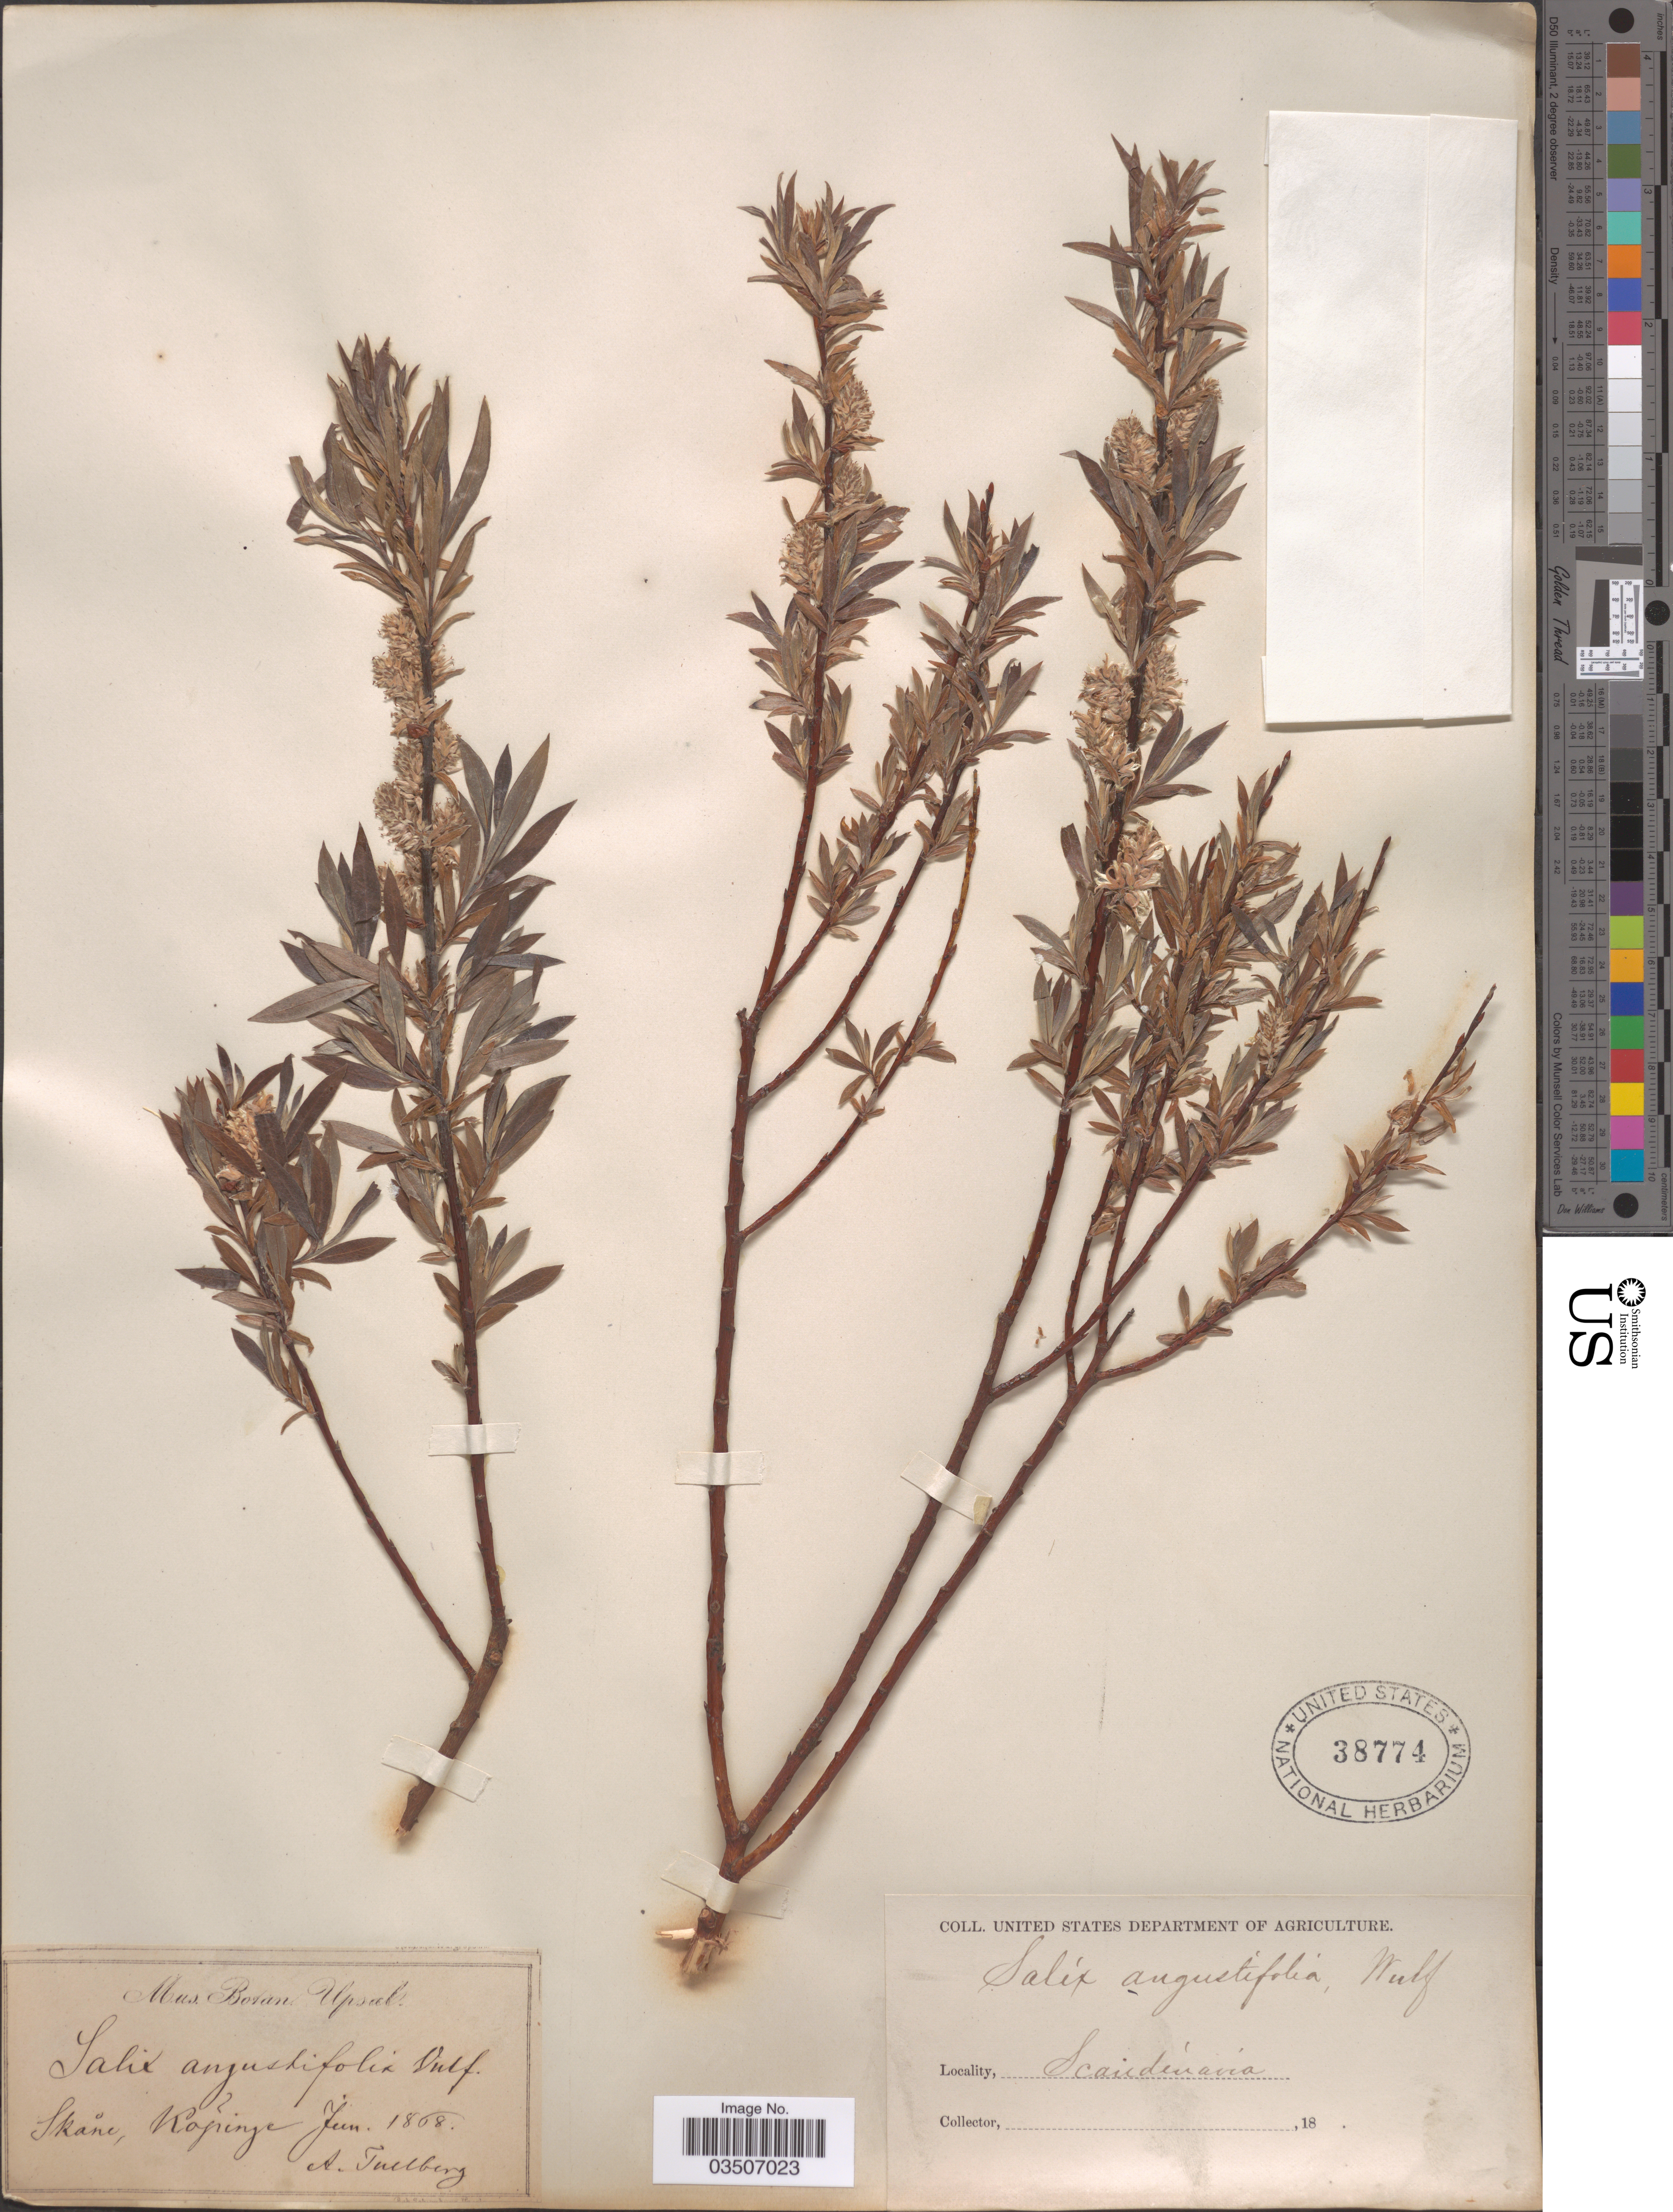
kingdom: Plantae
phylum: Tracheophyta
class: Magnoliopsida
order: Malpighiales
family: Salicaceae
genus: Salix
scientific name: Salix angustifolia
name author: Willd.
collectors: A. Tullberg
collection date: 1868-06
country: Sweden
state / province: Skåne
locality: Kopinge. Scandinavia.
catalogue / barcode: US 38774